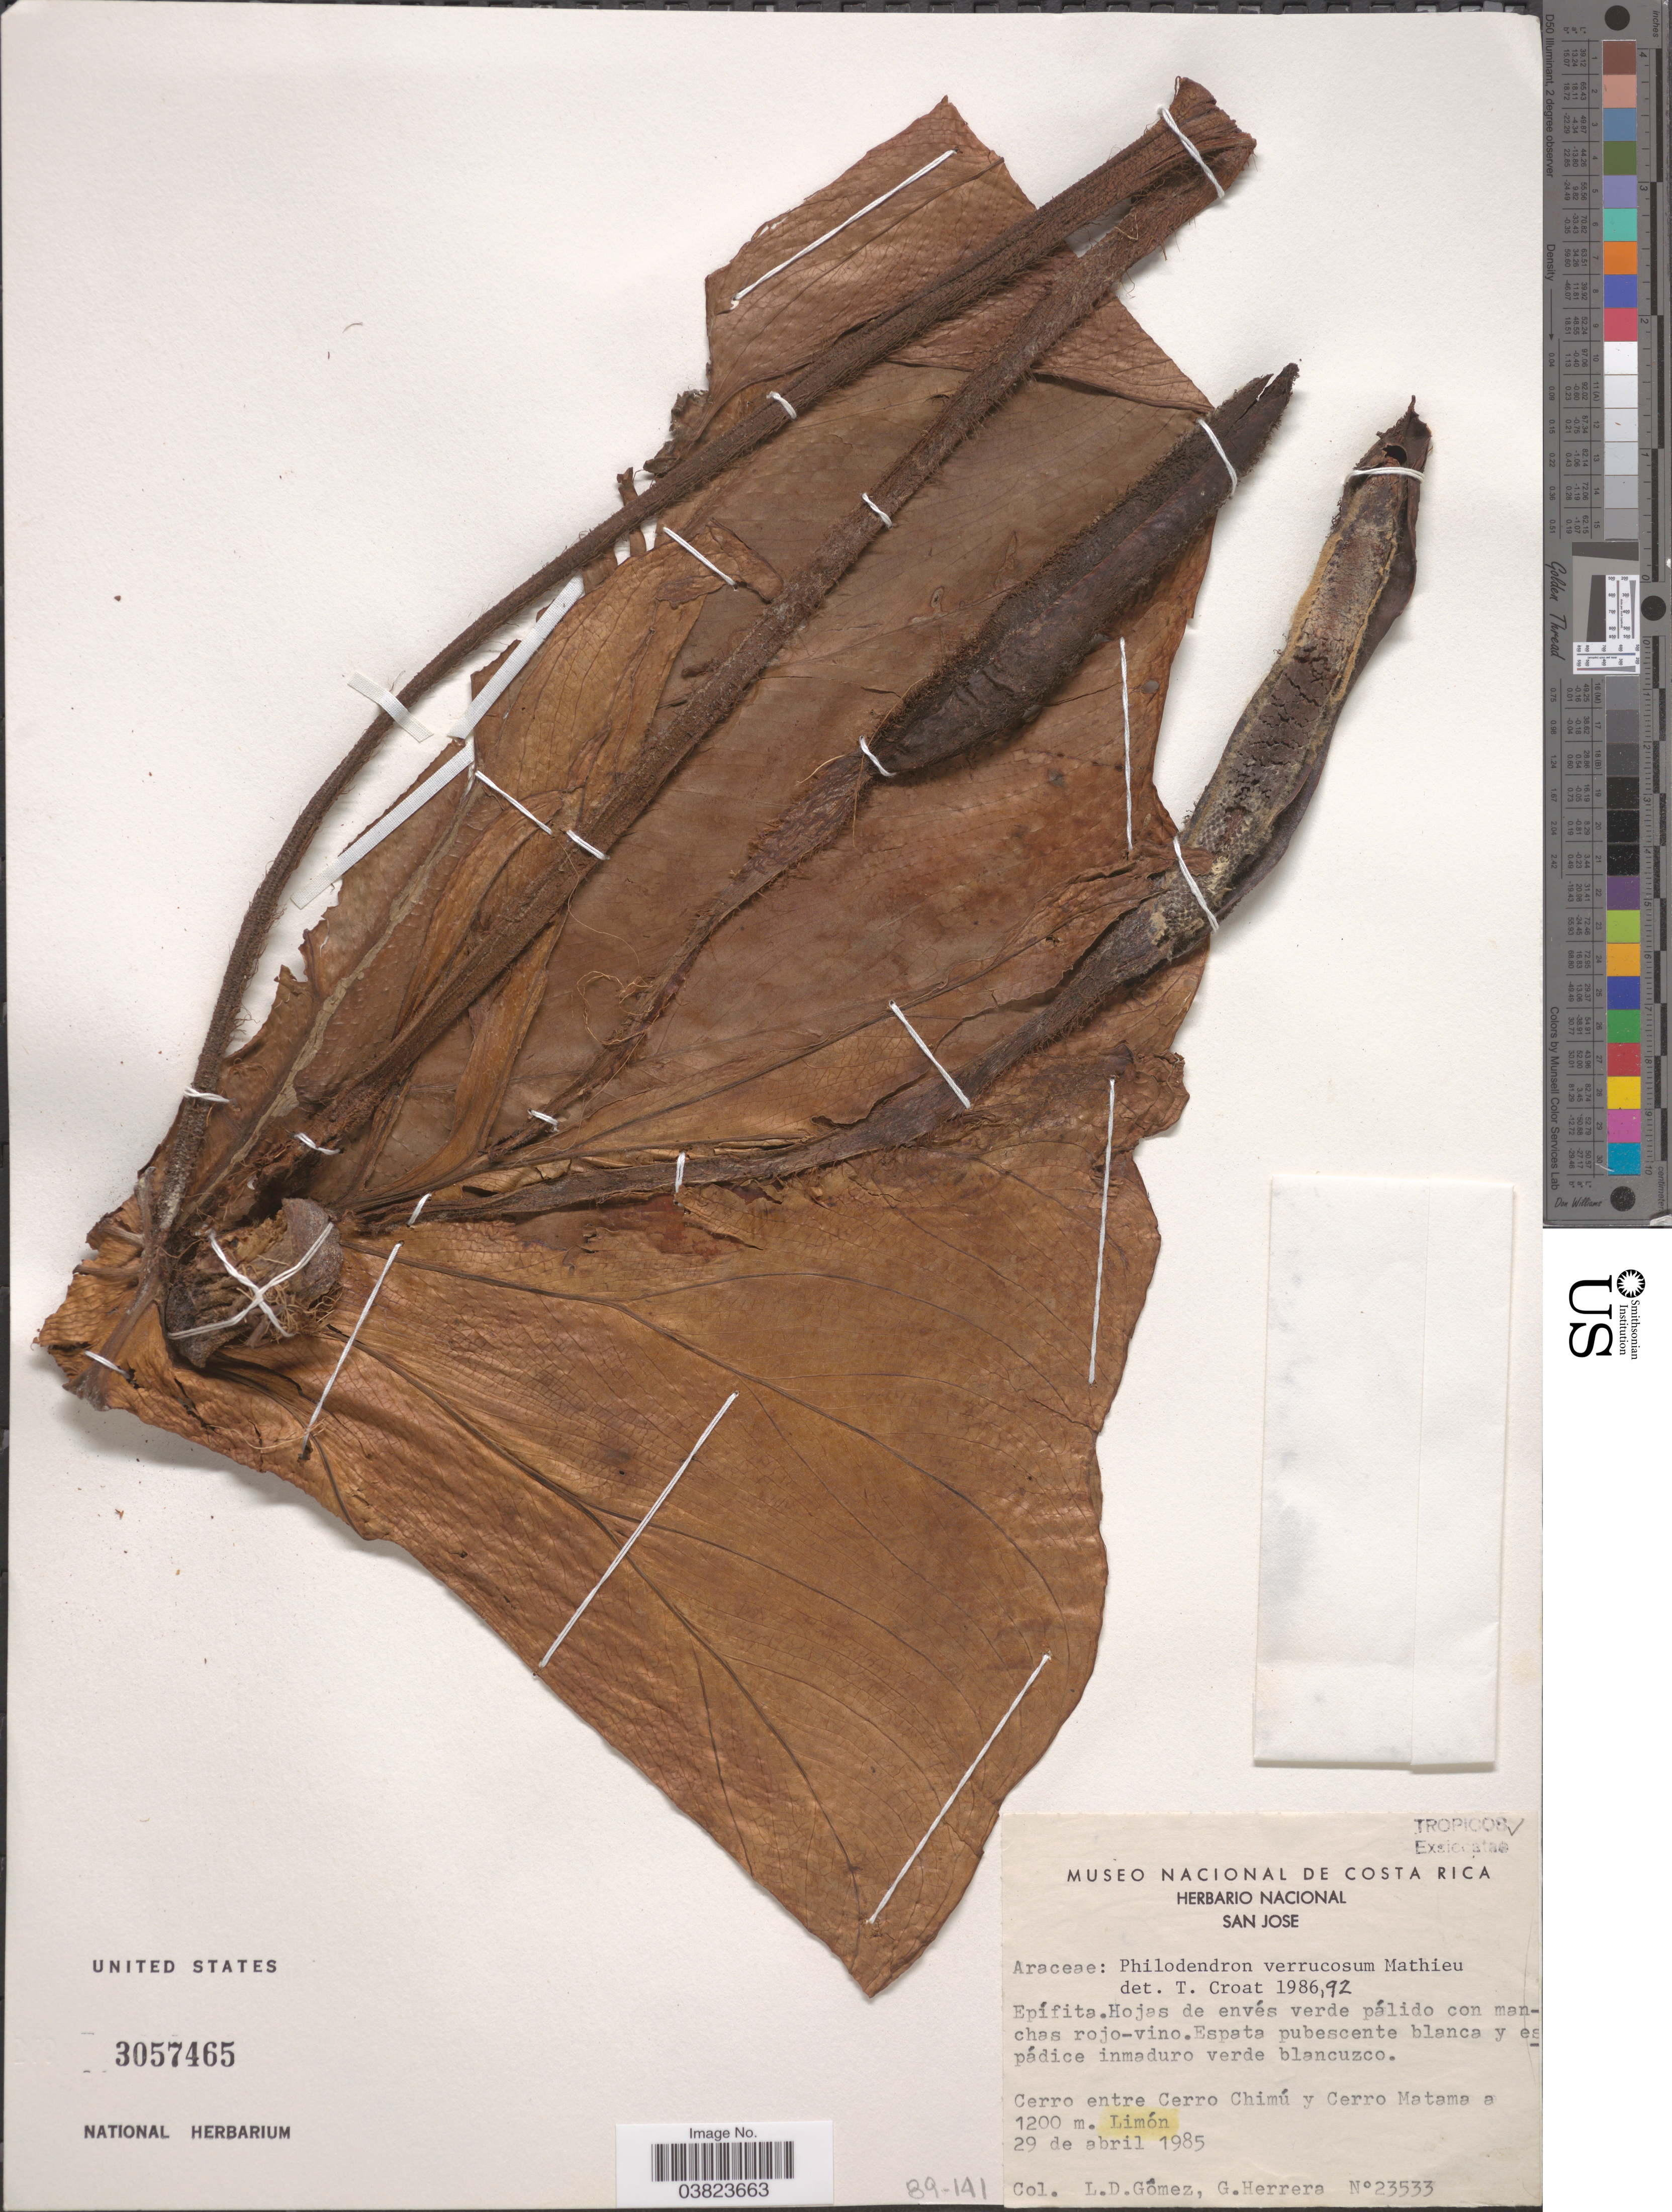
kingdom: Plantae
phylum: Tracheophyta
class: Liliopsida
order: Alismatales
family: Araceae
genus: Philodendron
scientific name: Philodendron verrucosum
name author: L. Mathieu ex Schott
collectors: L. D. Gómez & G. Herrera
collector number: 23533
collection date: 1985-04-29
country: Costa Rica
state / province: Limón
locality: Cerro entre Cerro Chimú y Cerro Matama.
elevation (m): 1200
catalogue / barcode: US 3057465